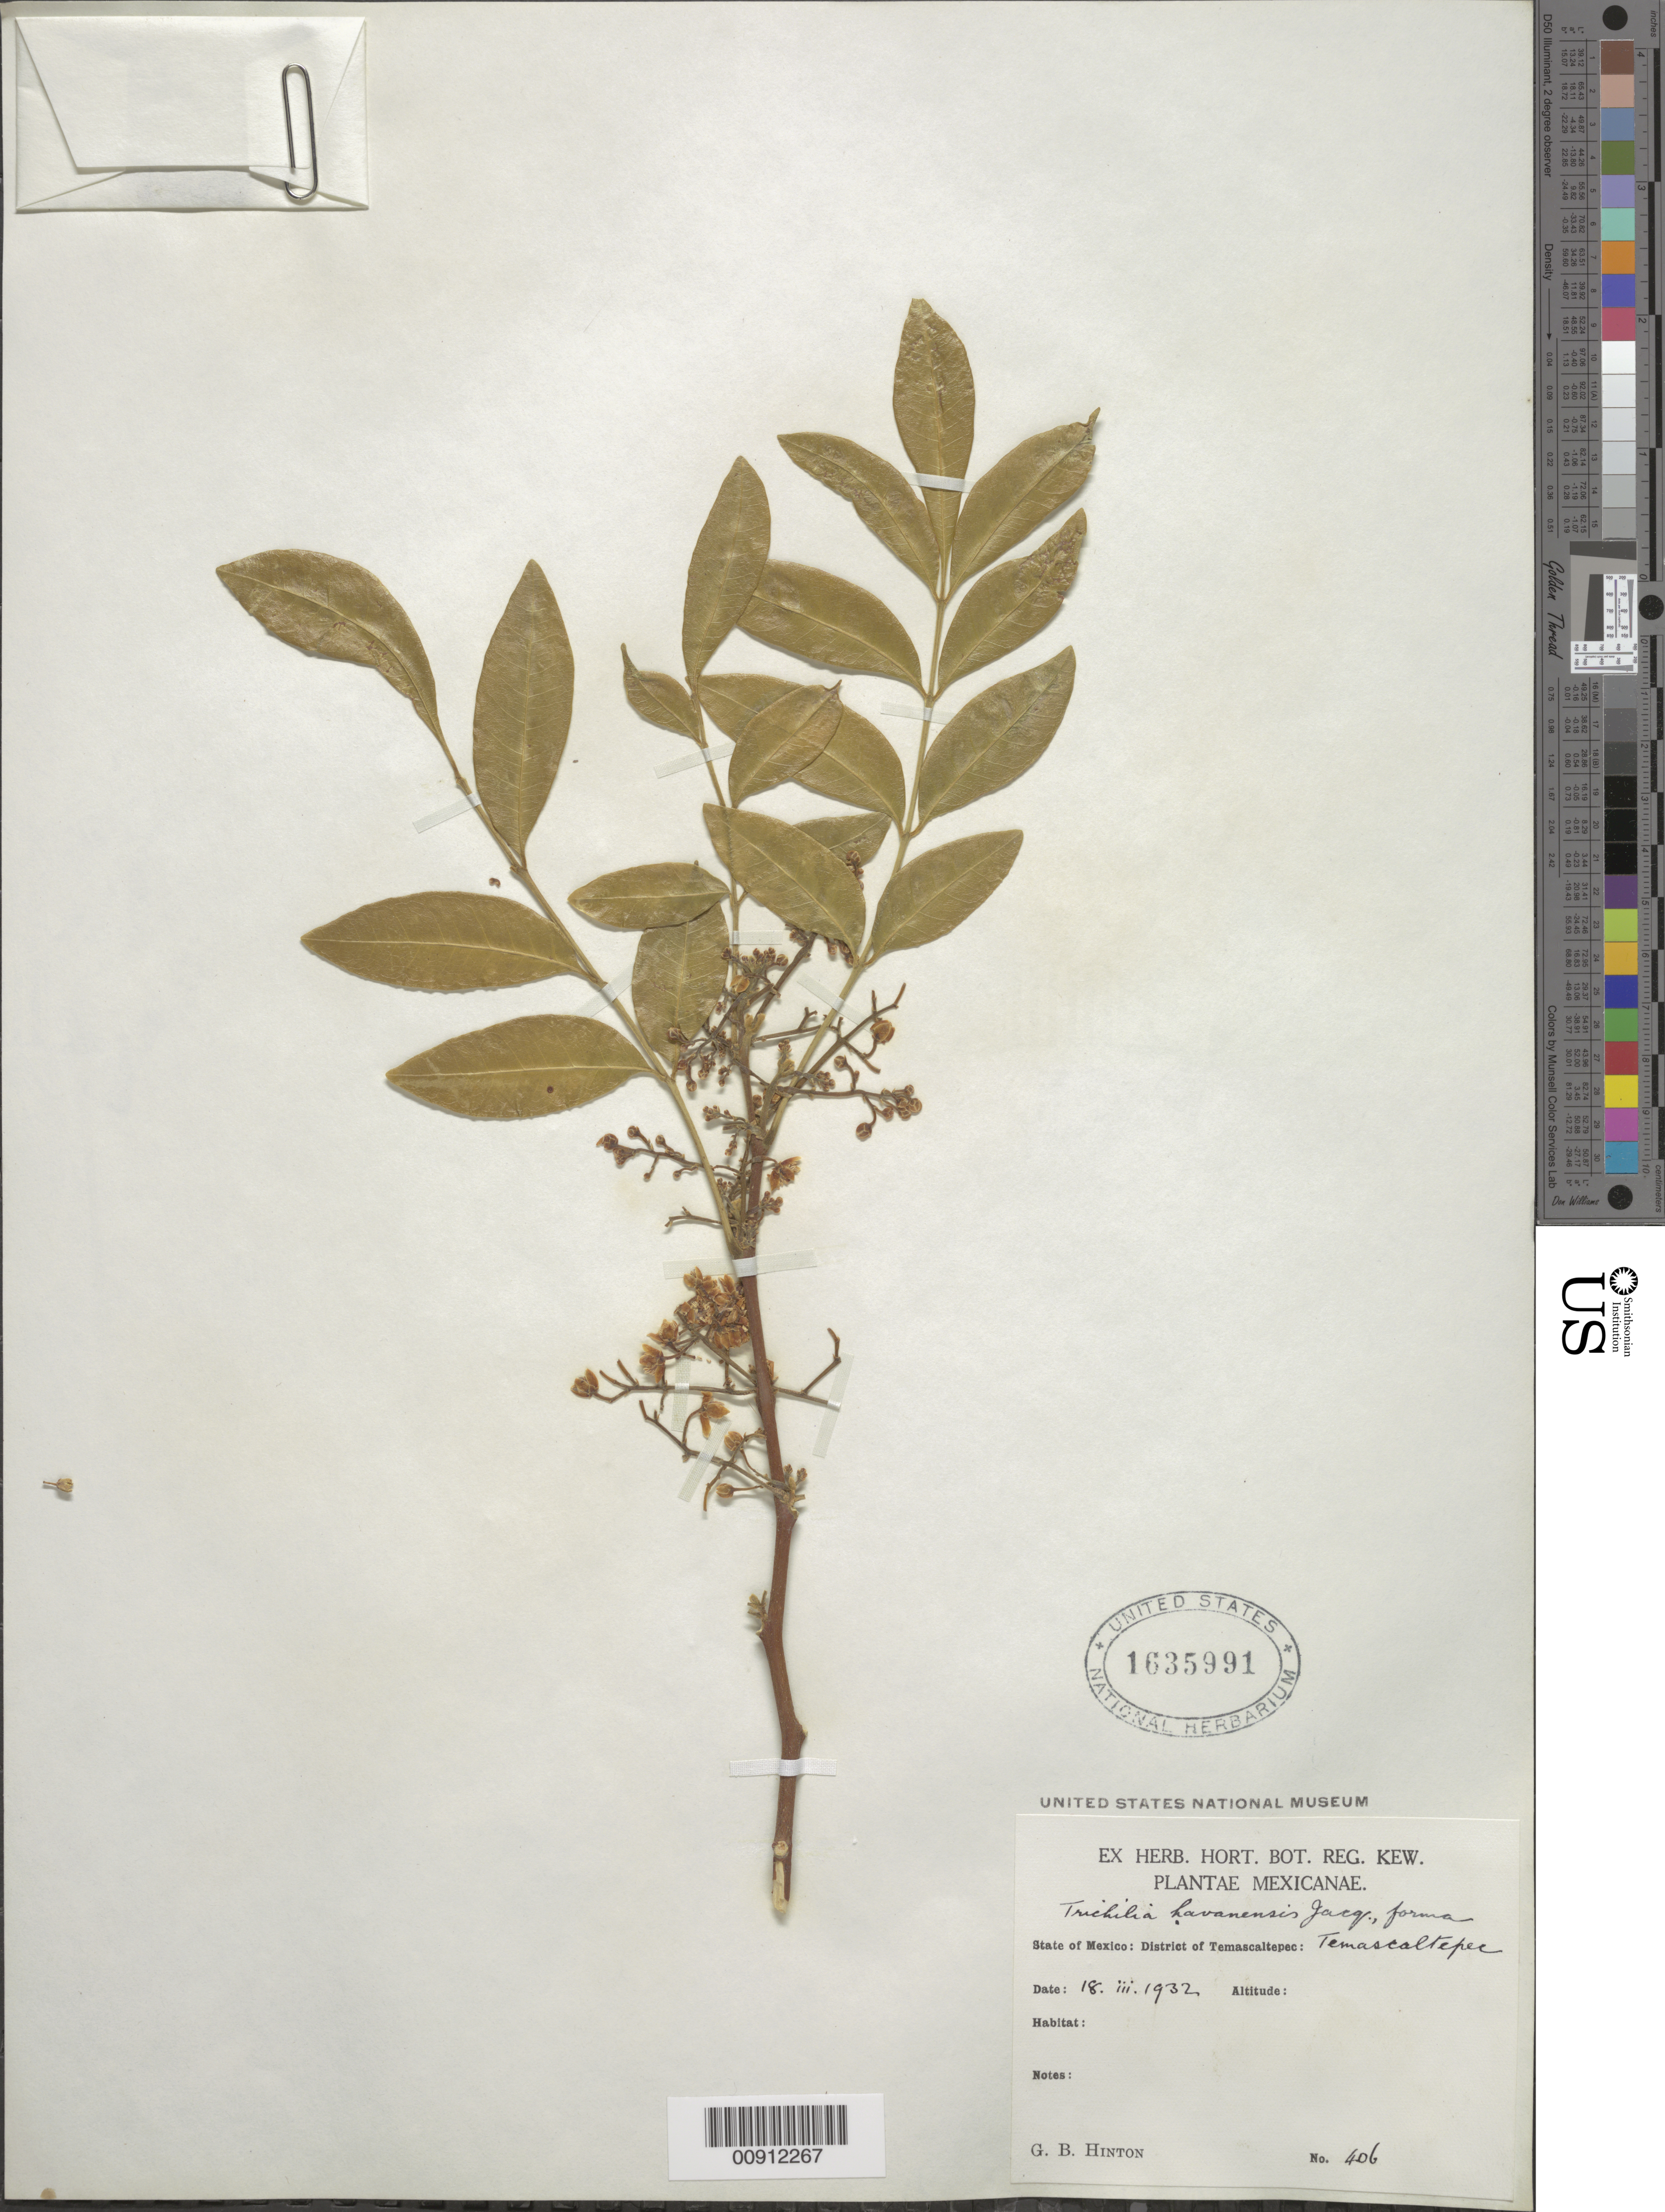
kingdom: Plantae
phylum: Tracheophyta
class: Magnoliopsida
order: Sapindales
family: Meliaceae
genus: Trichilia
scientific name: Trichilia havanensis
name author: Jacq.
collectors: G. B. Hinton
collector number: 406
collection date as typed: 18 Mar 1932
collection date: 1932-03-18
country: Mexico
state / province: México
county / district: Temascaltepec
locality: State of Mexico: District of Temascaltepec: Temascaltepec.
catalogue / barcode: US 1635991